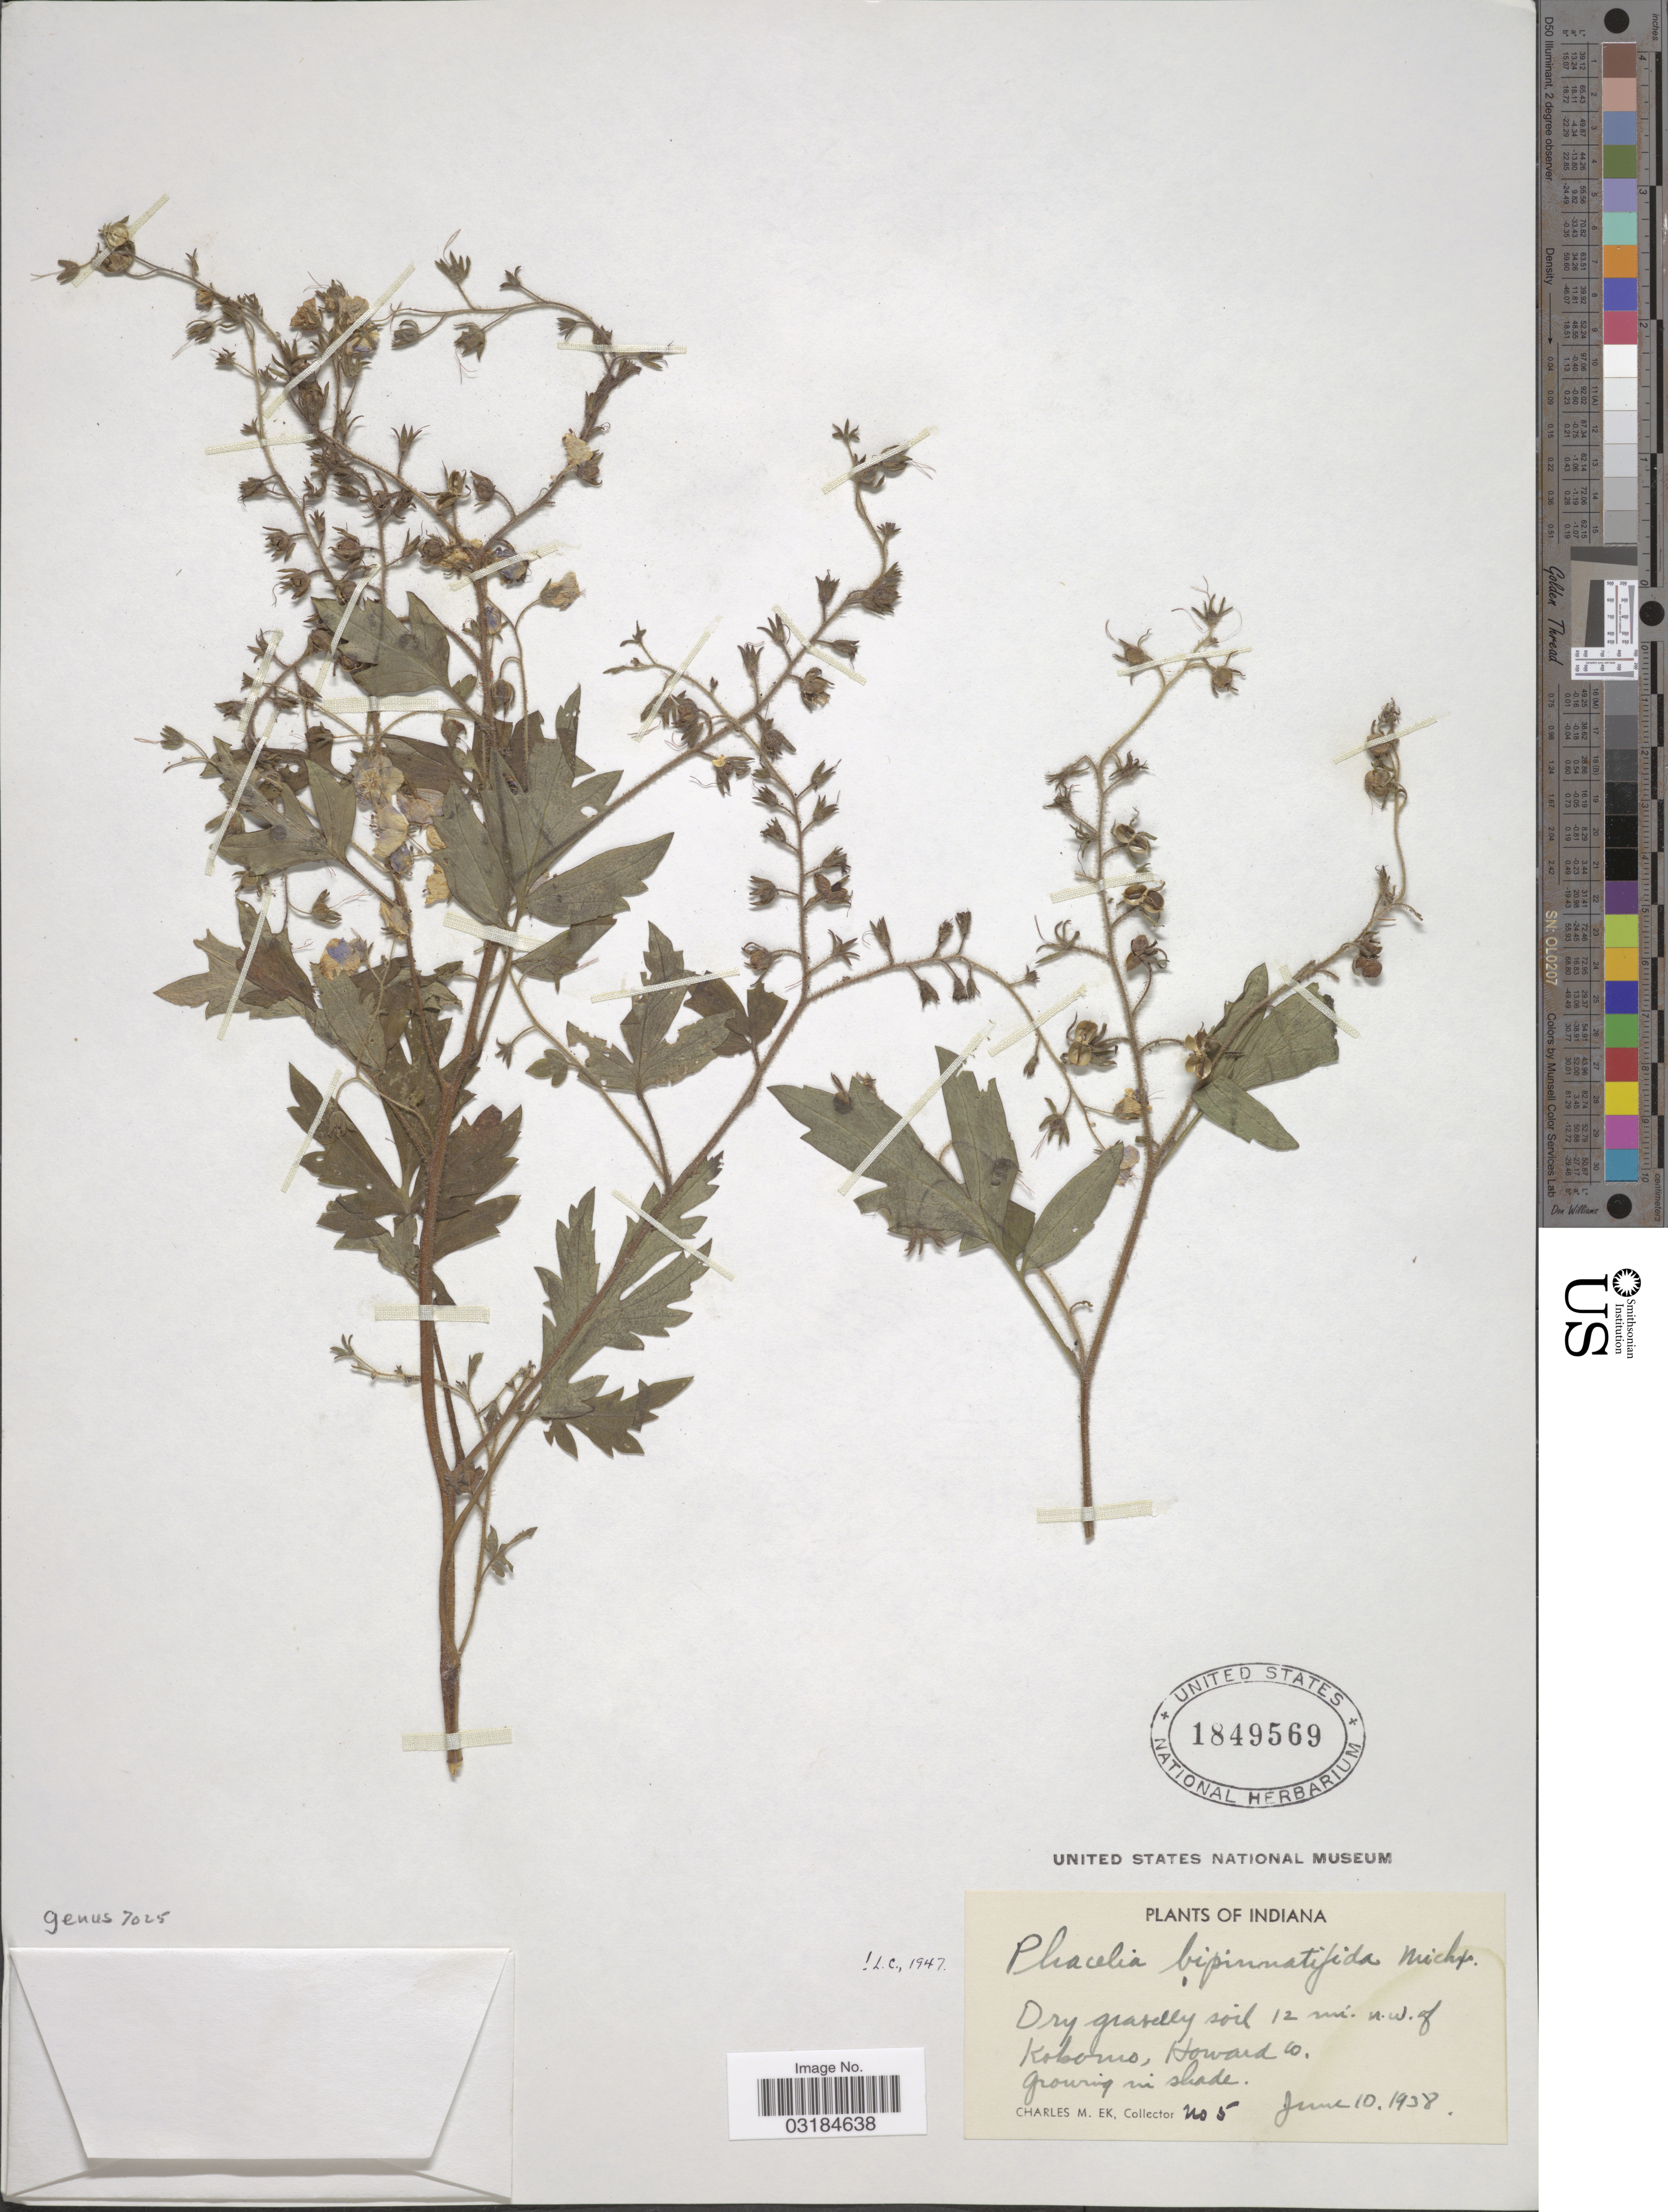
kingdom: Plantae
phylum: Tracheophyta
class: Magnoliopsida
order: Boraginales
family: Hydrophyllaceae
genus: Phacelia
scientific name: Phacelia bipinnatifida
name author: (Atwood) Michx.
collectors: C. Ek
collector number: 5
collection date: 1938-06-10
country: United States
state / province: Indiana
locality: Dry gravelly soil 12 mi. n.w. of Kokomo, Howard Co.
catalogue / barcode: US 1849569